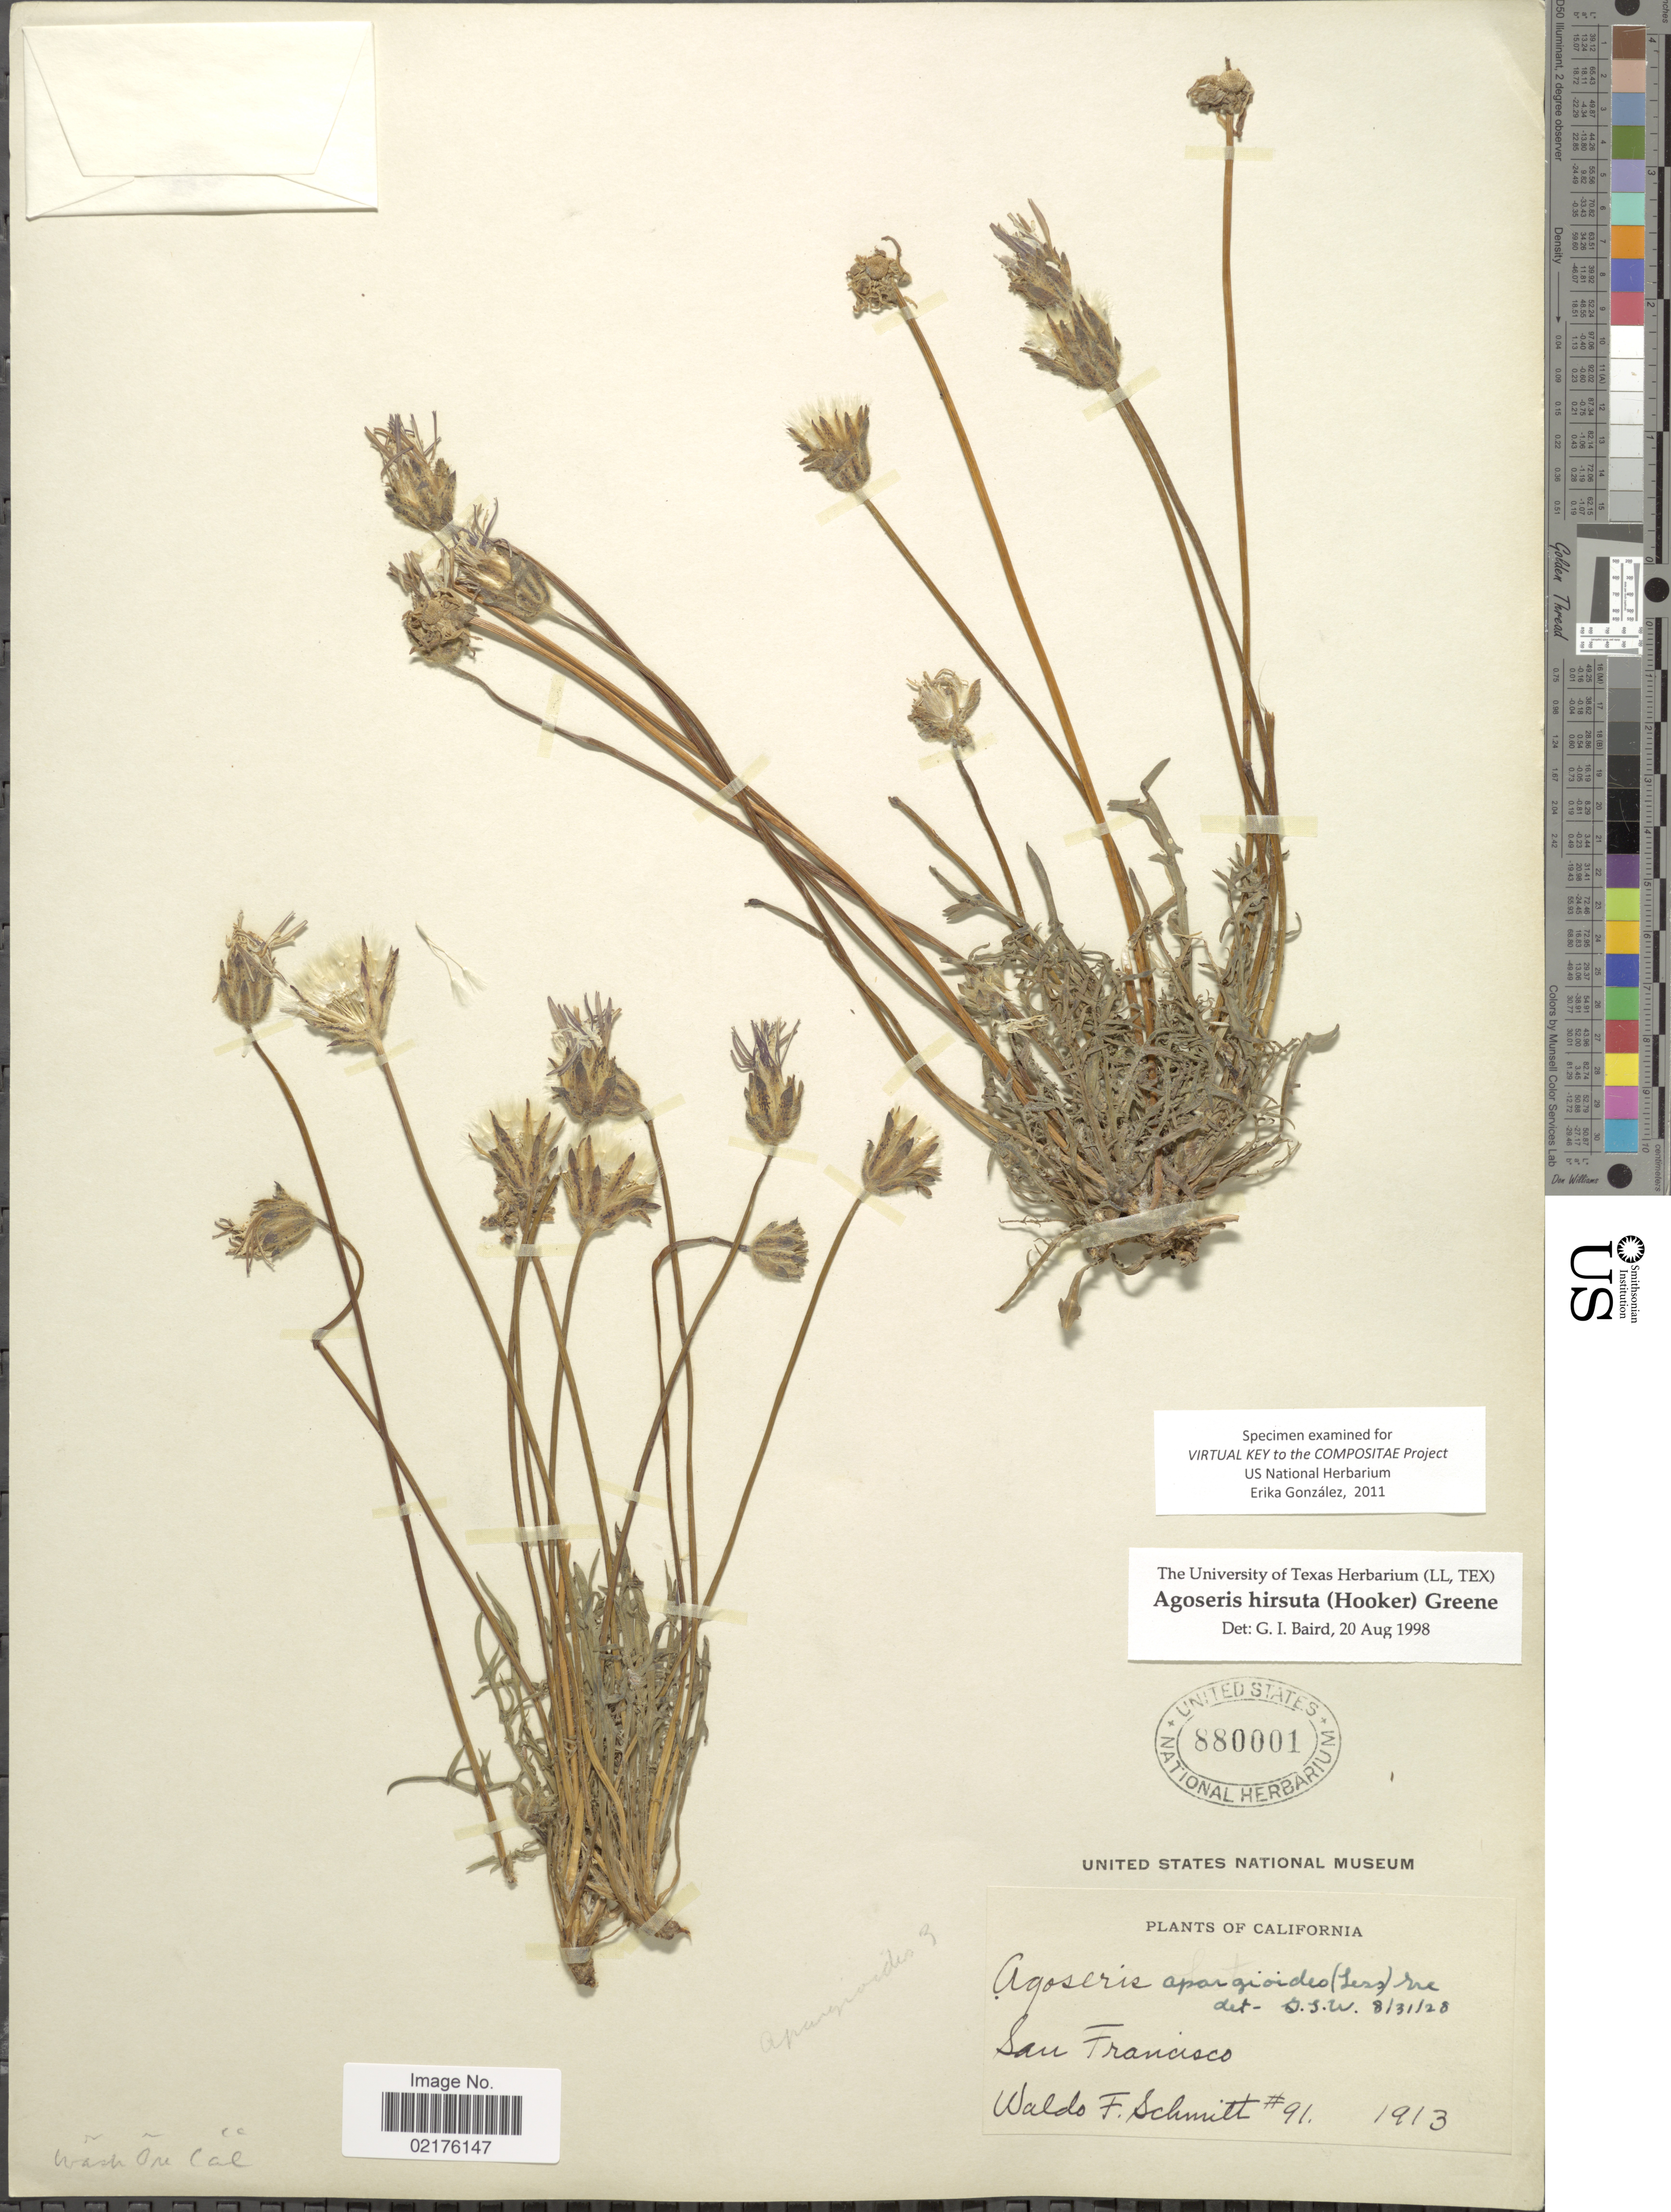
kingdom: Plantae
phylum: Tracheophyta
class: Magnoliopsida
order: Asterales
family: Asteraceae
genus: Agoseris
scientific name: Agoseris hirsuta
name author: (Hook.) Greene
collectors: W. F. Schmitt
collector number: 91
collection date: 1913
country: United States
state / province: California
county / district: San Francisco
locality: San Francisco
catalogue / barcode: US 880001